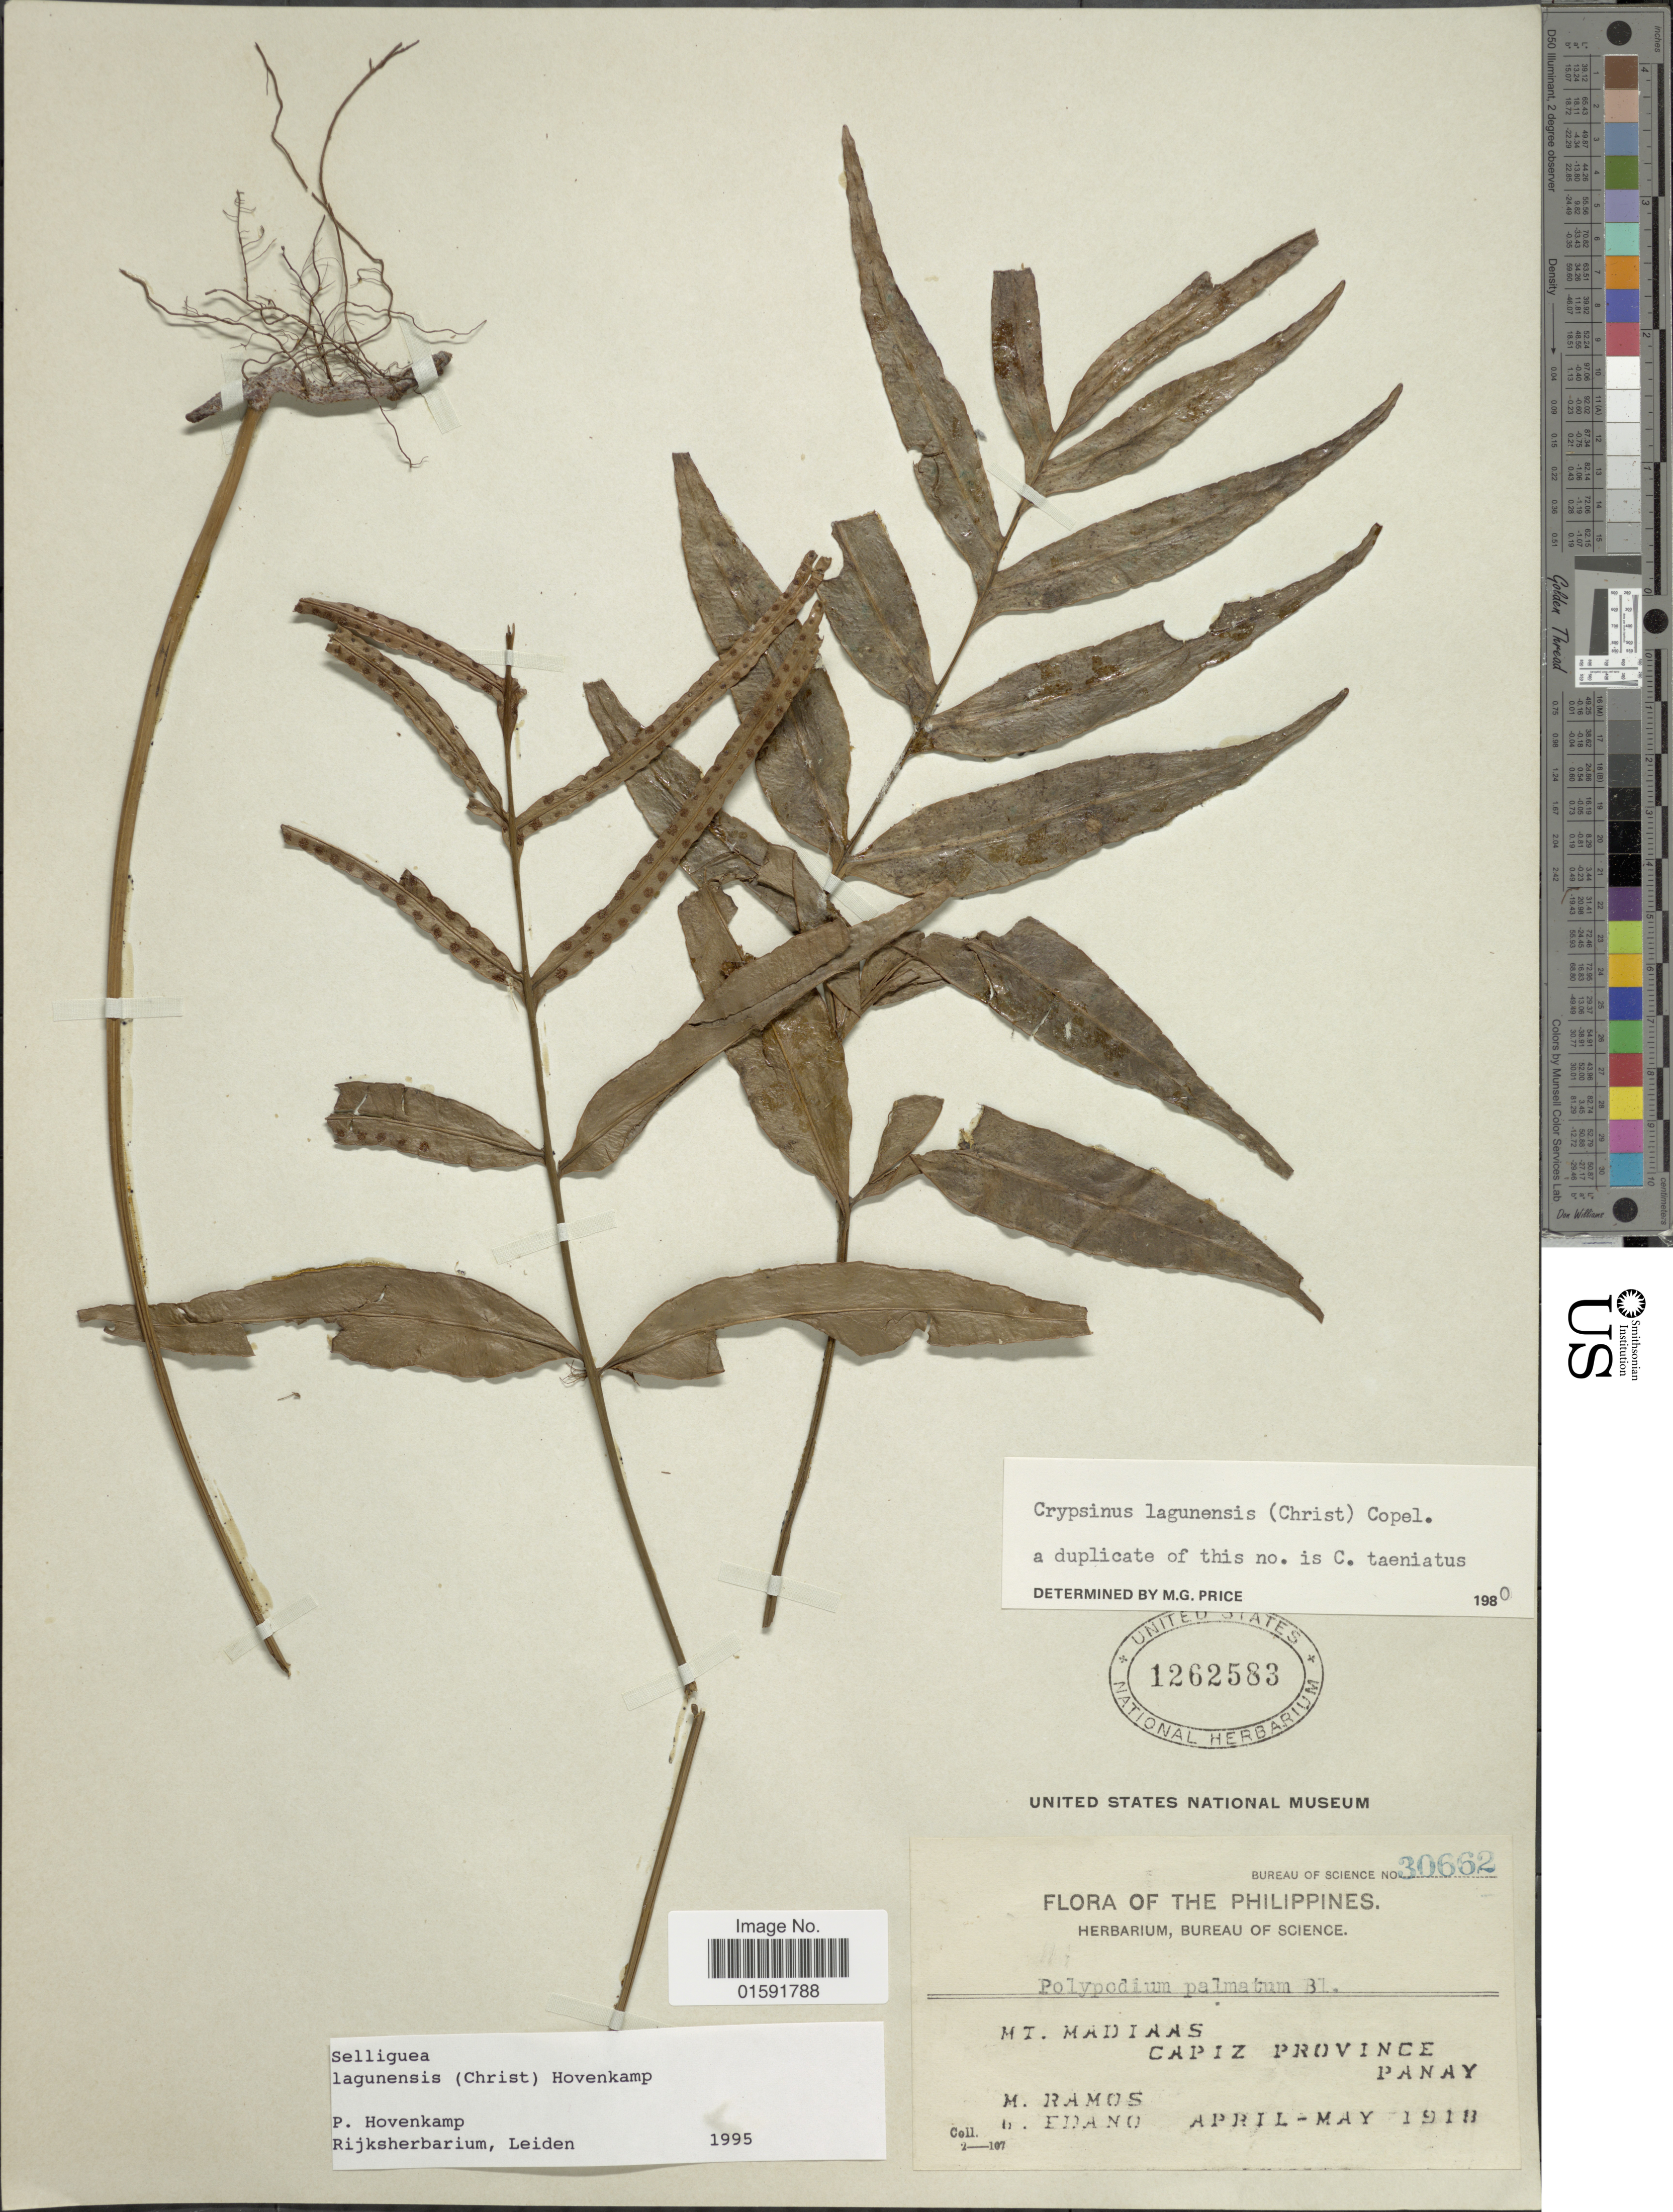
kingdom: Plantae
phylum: Tracheophyta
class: Polypodiopsida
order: Polypodiales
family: Polypodiaceae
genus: Selliguea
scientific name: Selliguea lagunensis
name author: (Christ) Hovenkamp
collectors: M. Ramos & G. Edaño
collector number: Bureau of Science 30662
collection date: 1918-04/1918-05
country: Philippines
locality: Mt. Madiaas, Capiz Province, Panay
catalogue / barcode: US 1262583